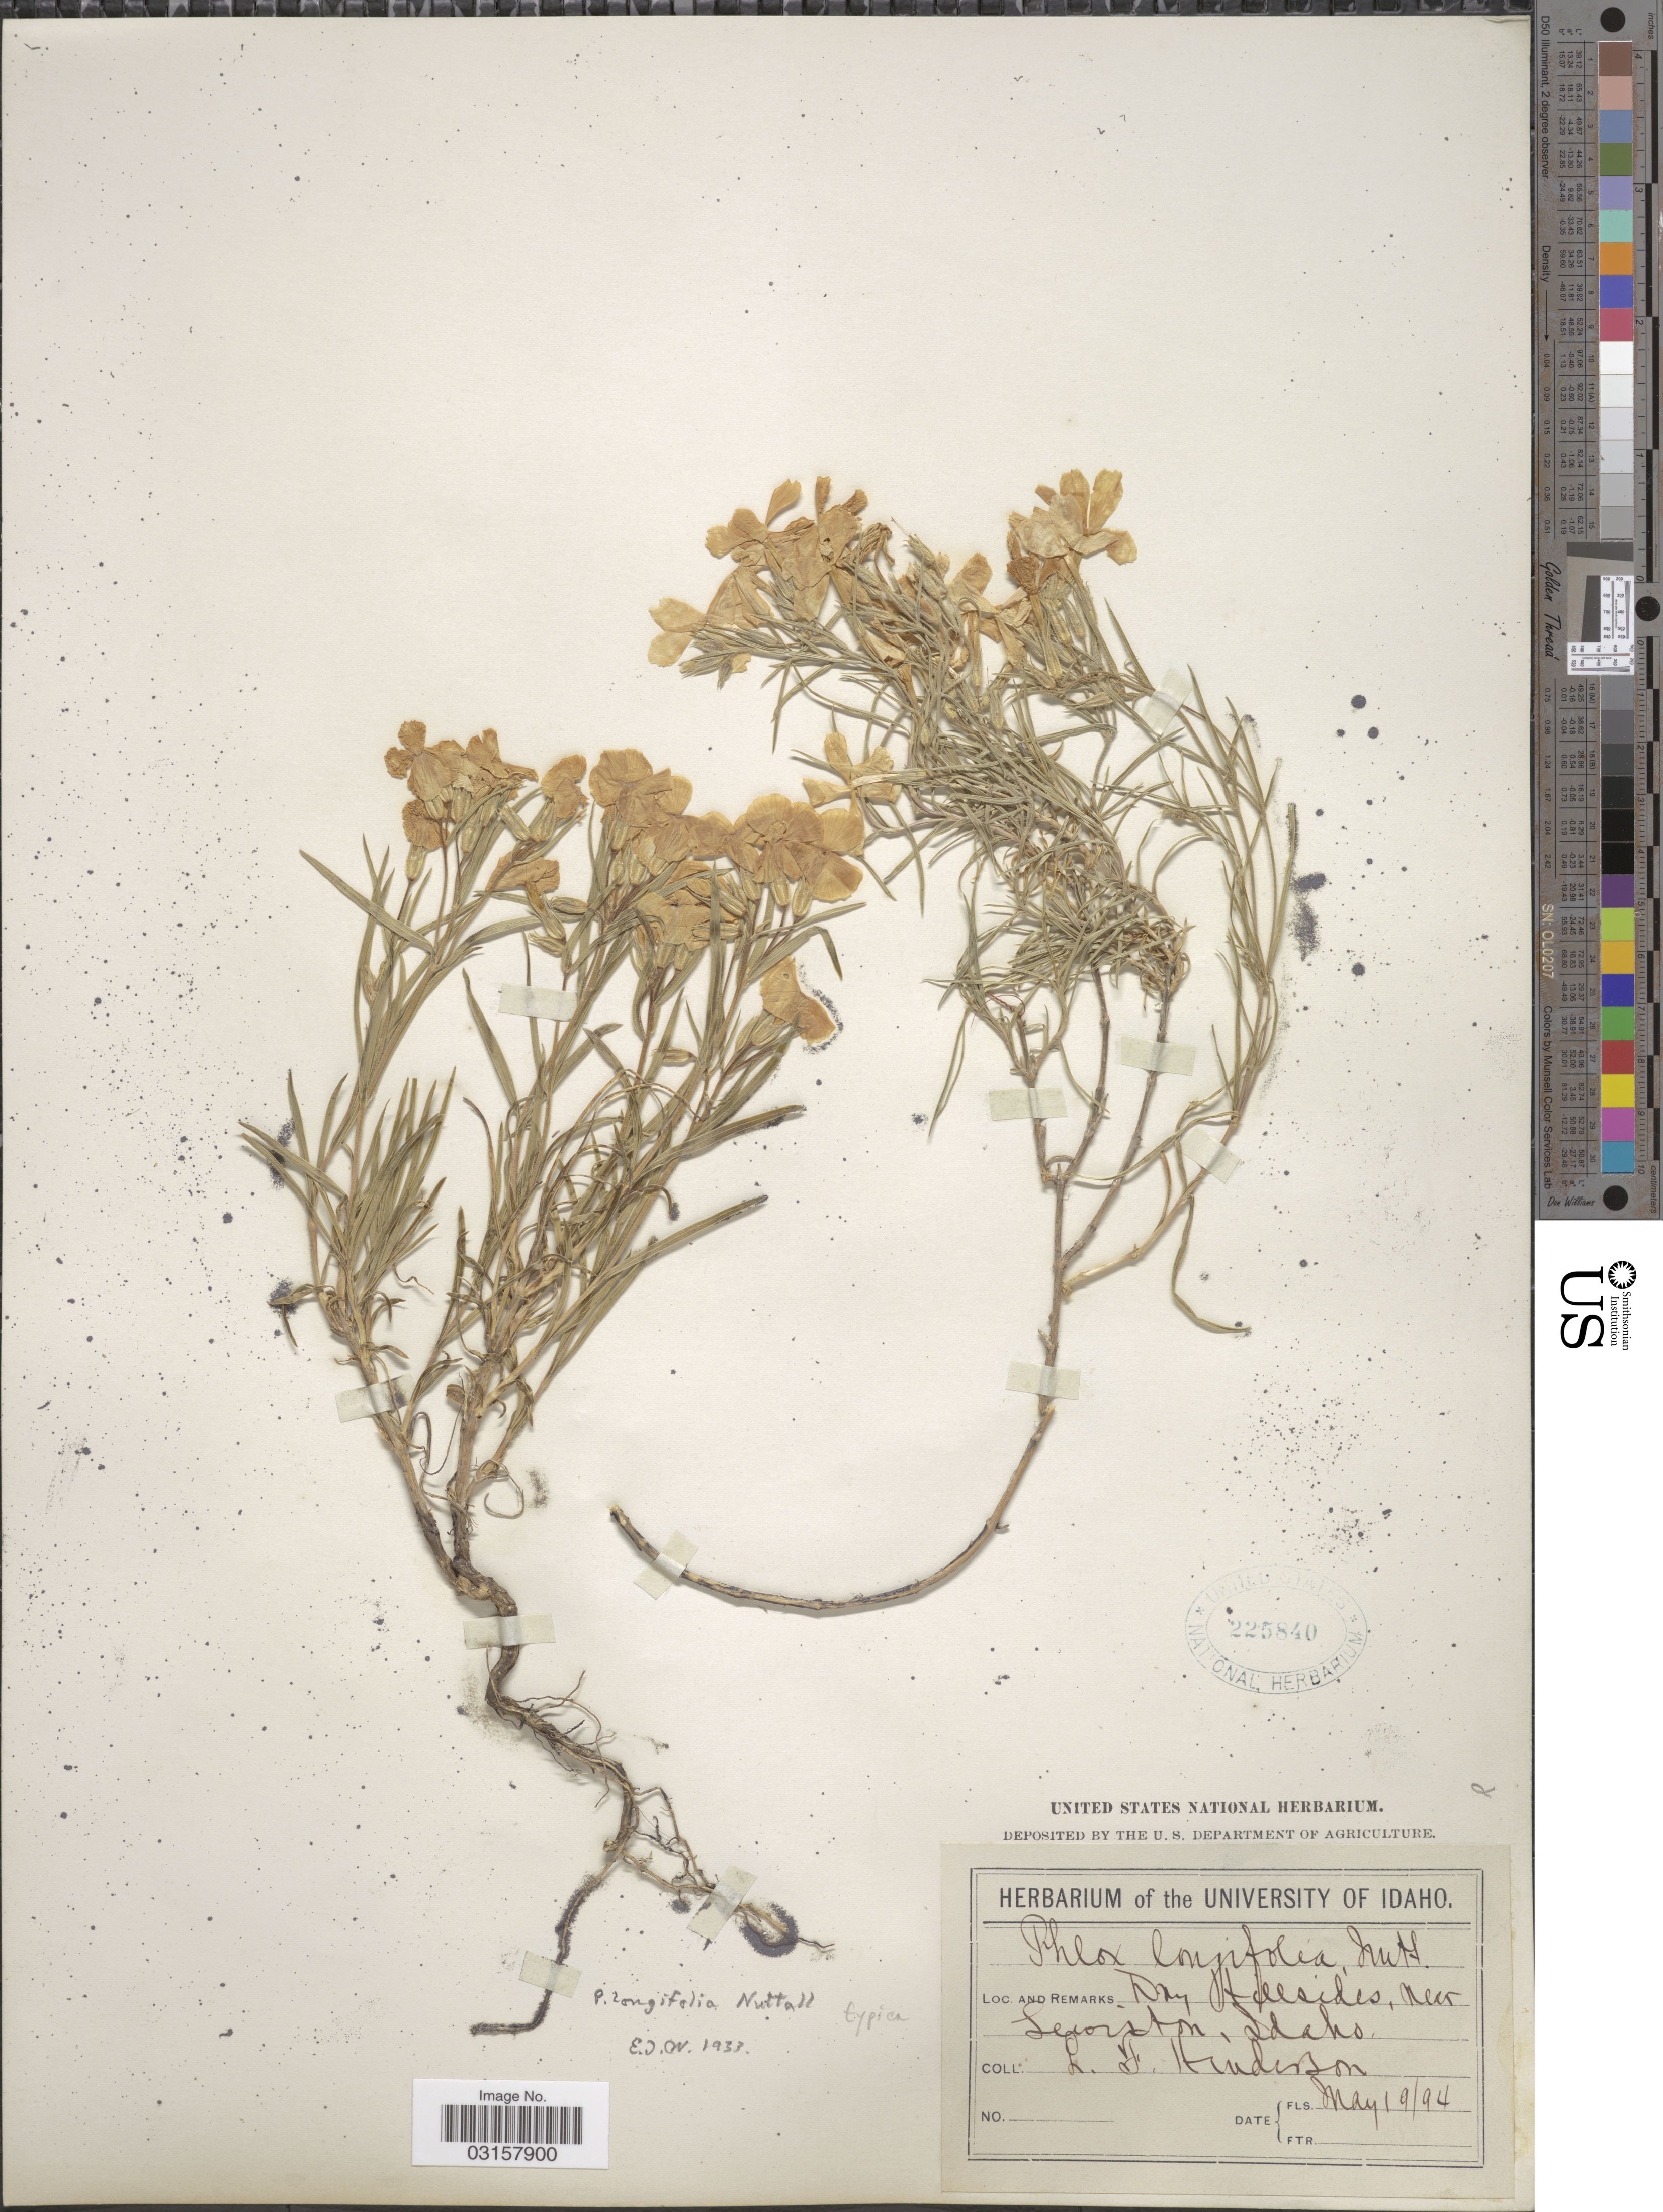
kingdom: Plantae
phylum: Tracheophyta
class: Magnoliopsida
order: Ericales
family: Polemoniaceae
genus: Phlox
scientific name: Phlox longifolia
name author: Nutt.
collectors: L. Henderson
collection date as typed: Transcribed d/m/y: 19/5/94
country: United States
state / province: Idaho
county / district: Nez Perce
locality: Dry Hillsides, near Lewiston.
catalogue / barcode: US 225840